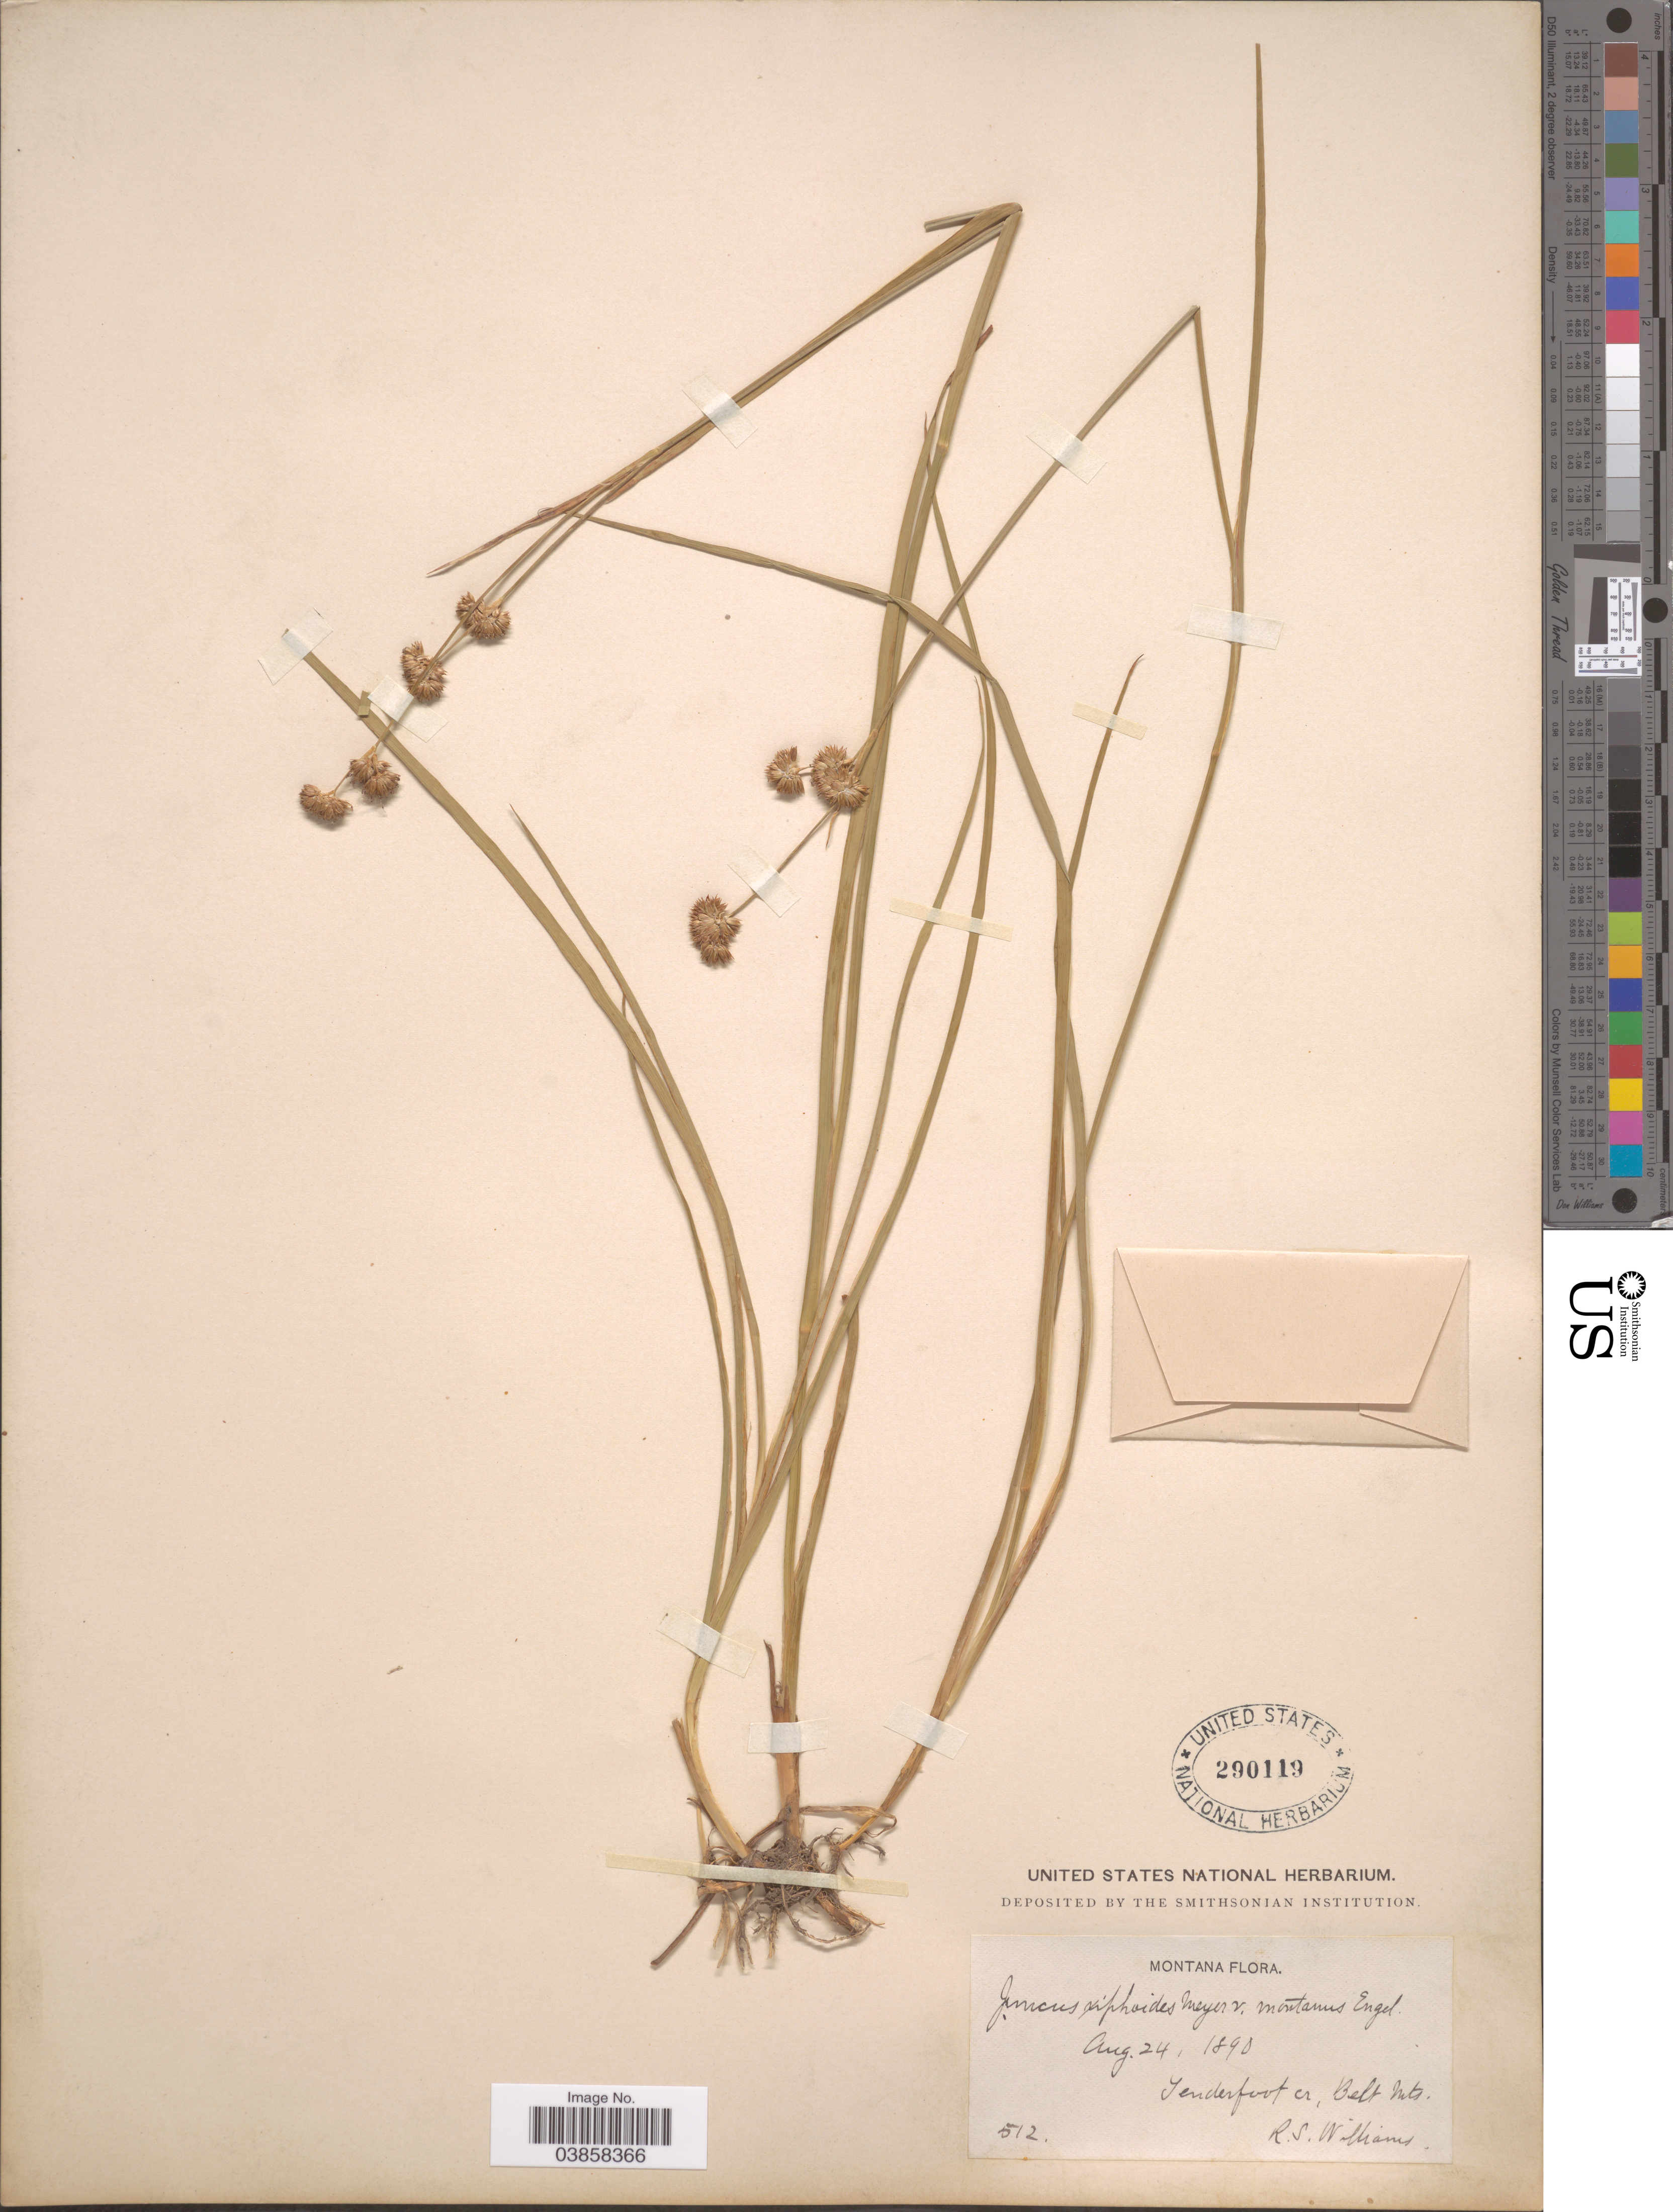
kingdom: Plantae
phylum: Tracheophyta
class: Liliopsida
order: Poales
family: Juncaceae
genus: Juncus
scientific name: Juncus tracyi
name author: Rydb.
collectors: R. S. Williams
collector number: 512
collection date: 1890-08-24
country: United States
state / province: Montana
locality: Tenderfoot cr, Belt Mts.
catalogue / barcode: US 290119